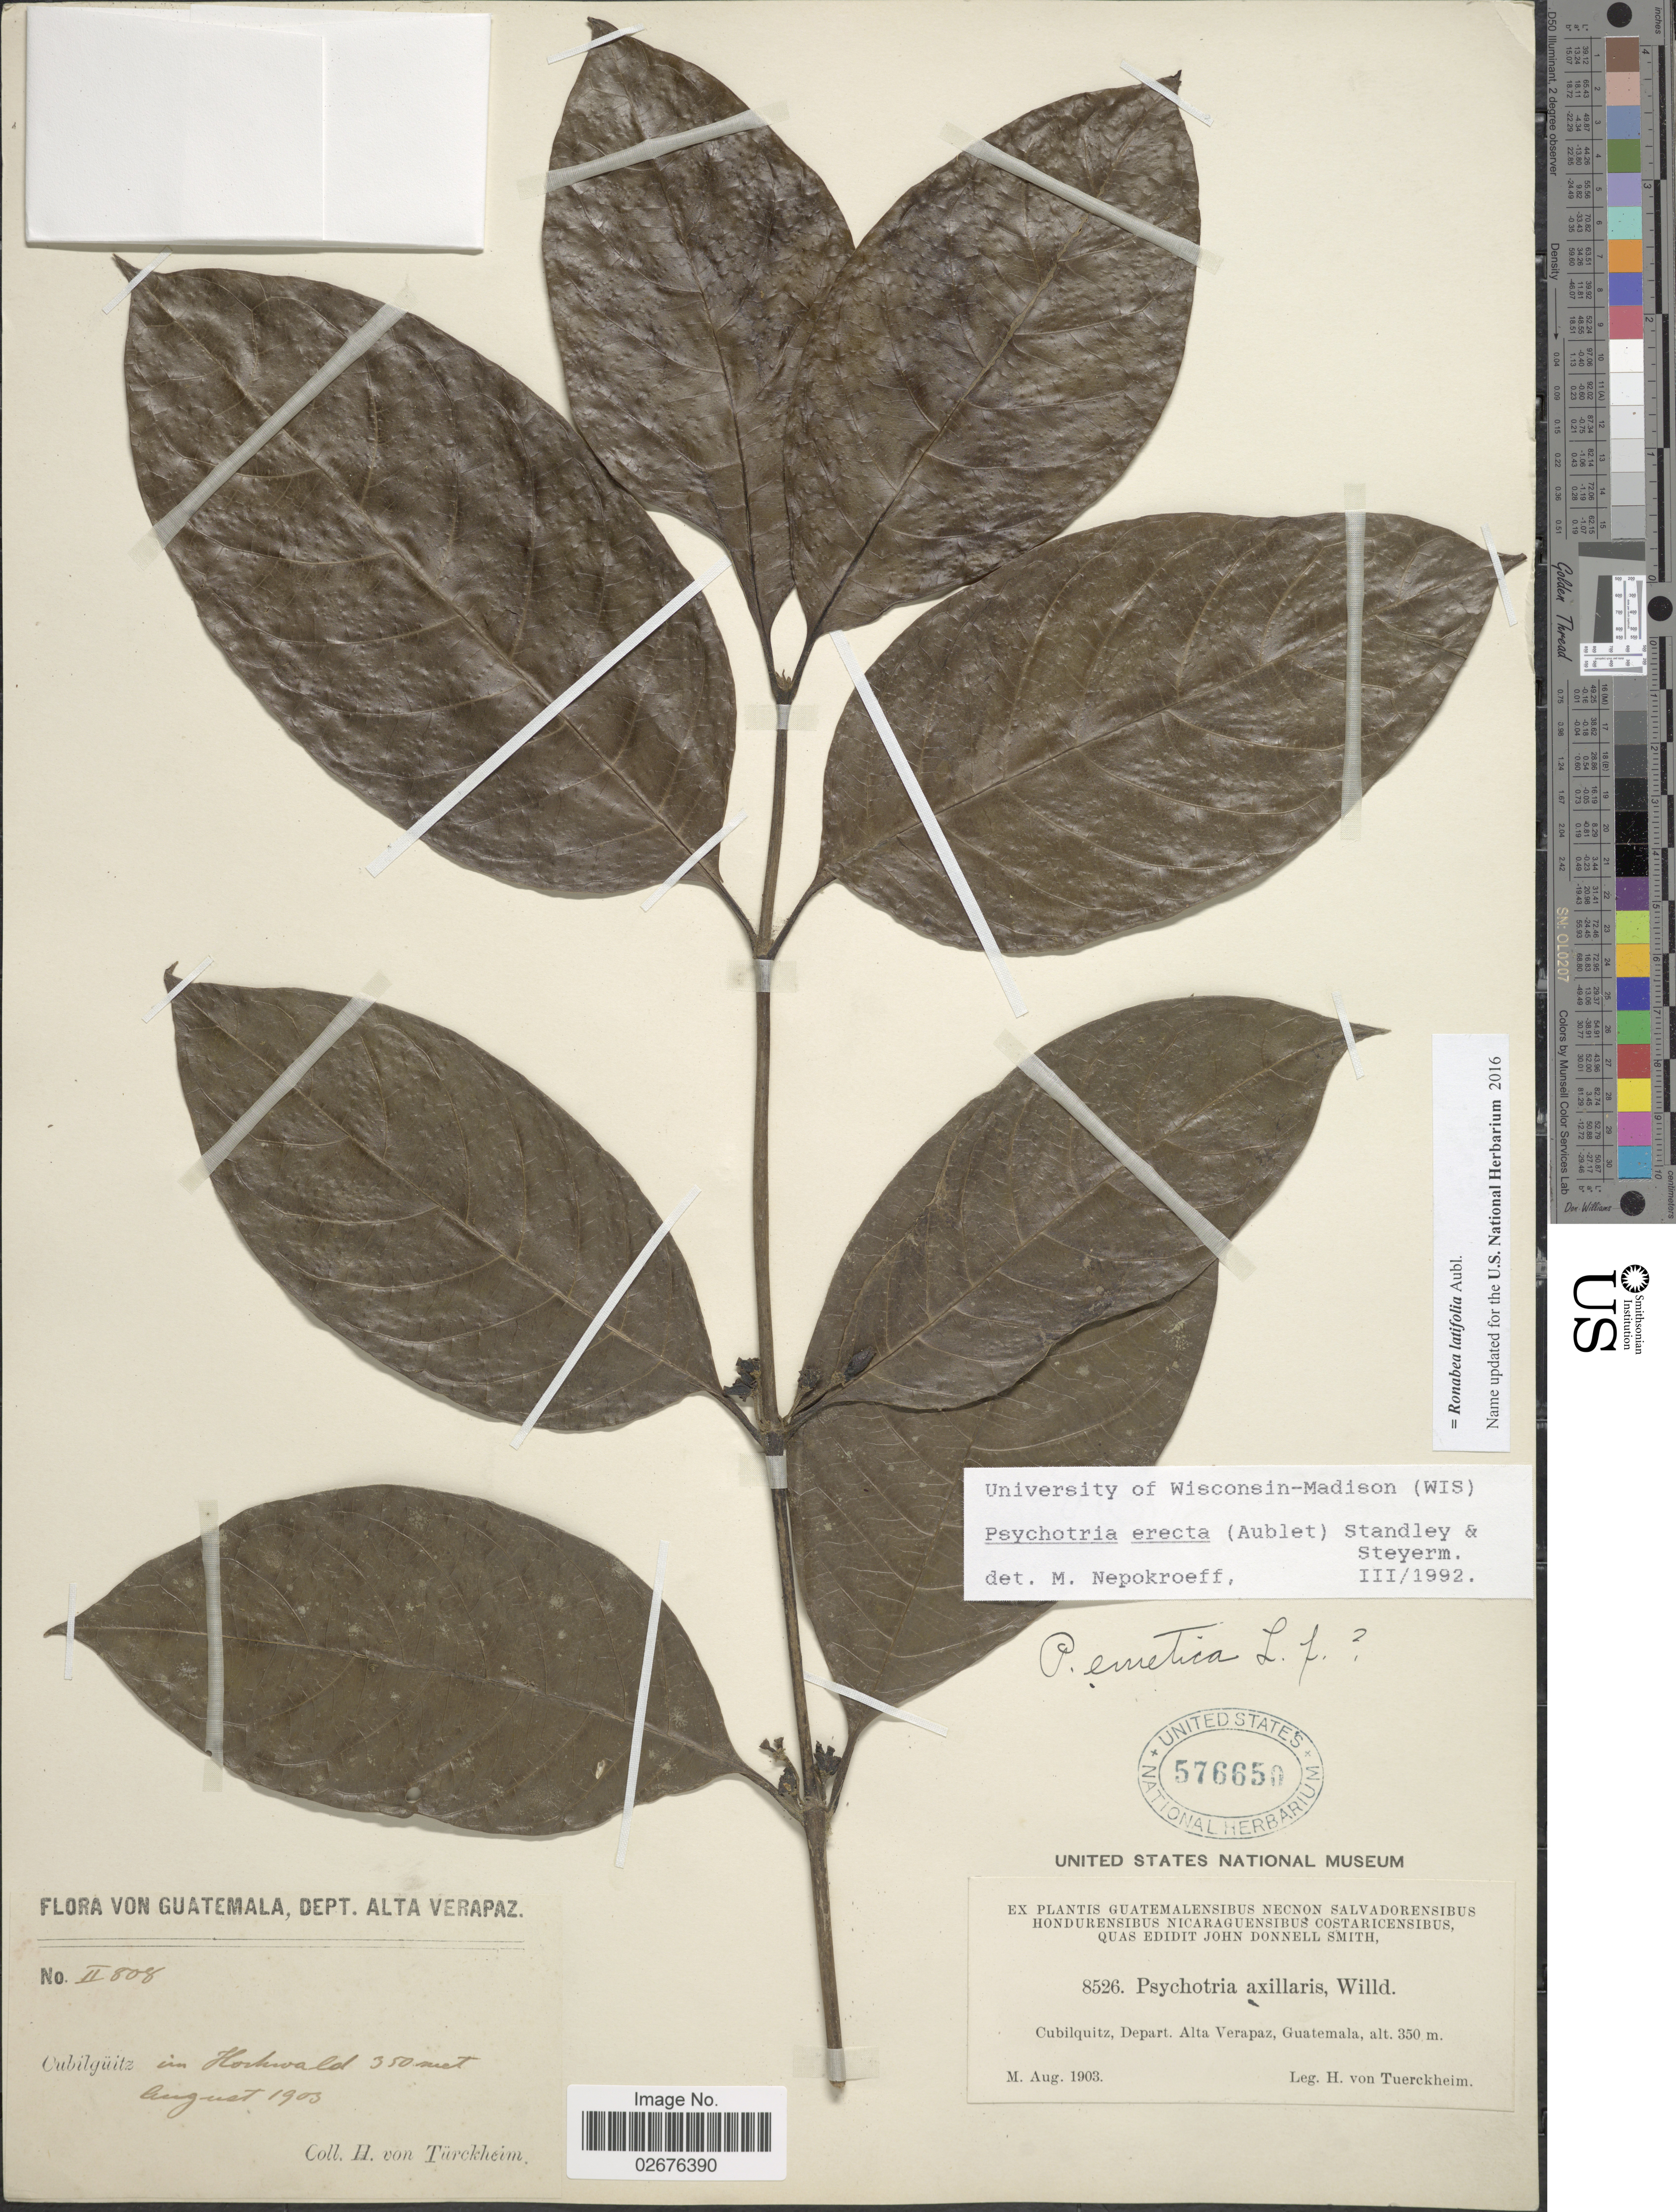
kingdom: Plantae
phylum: Tracheophyta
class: Magnoliopsida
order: Gentianales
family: Rubiaceae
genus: Ronabea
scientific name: Ronabea latifolia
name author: Aubl.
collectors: H. von Türckheim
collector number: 8526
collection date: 1903-08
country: Guatemala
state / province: Alta Verapaz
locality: Cubilguitz im Hochwald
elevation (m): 350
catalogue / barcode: US 576650